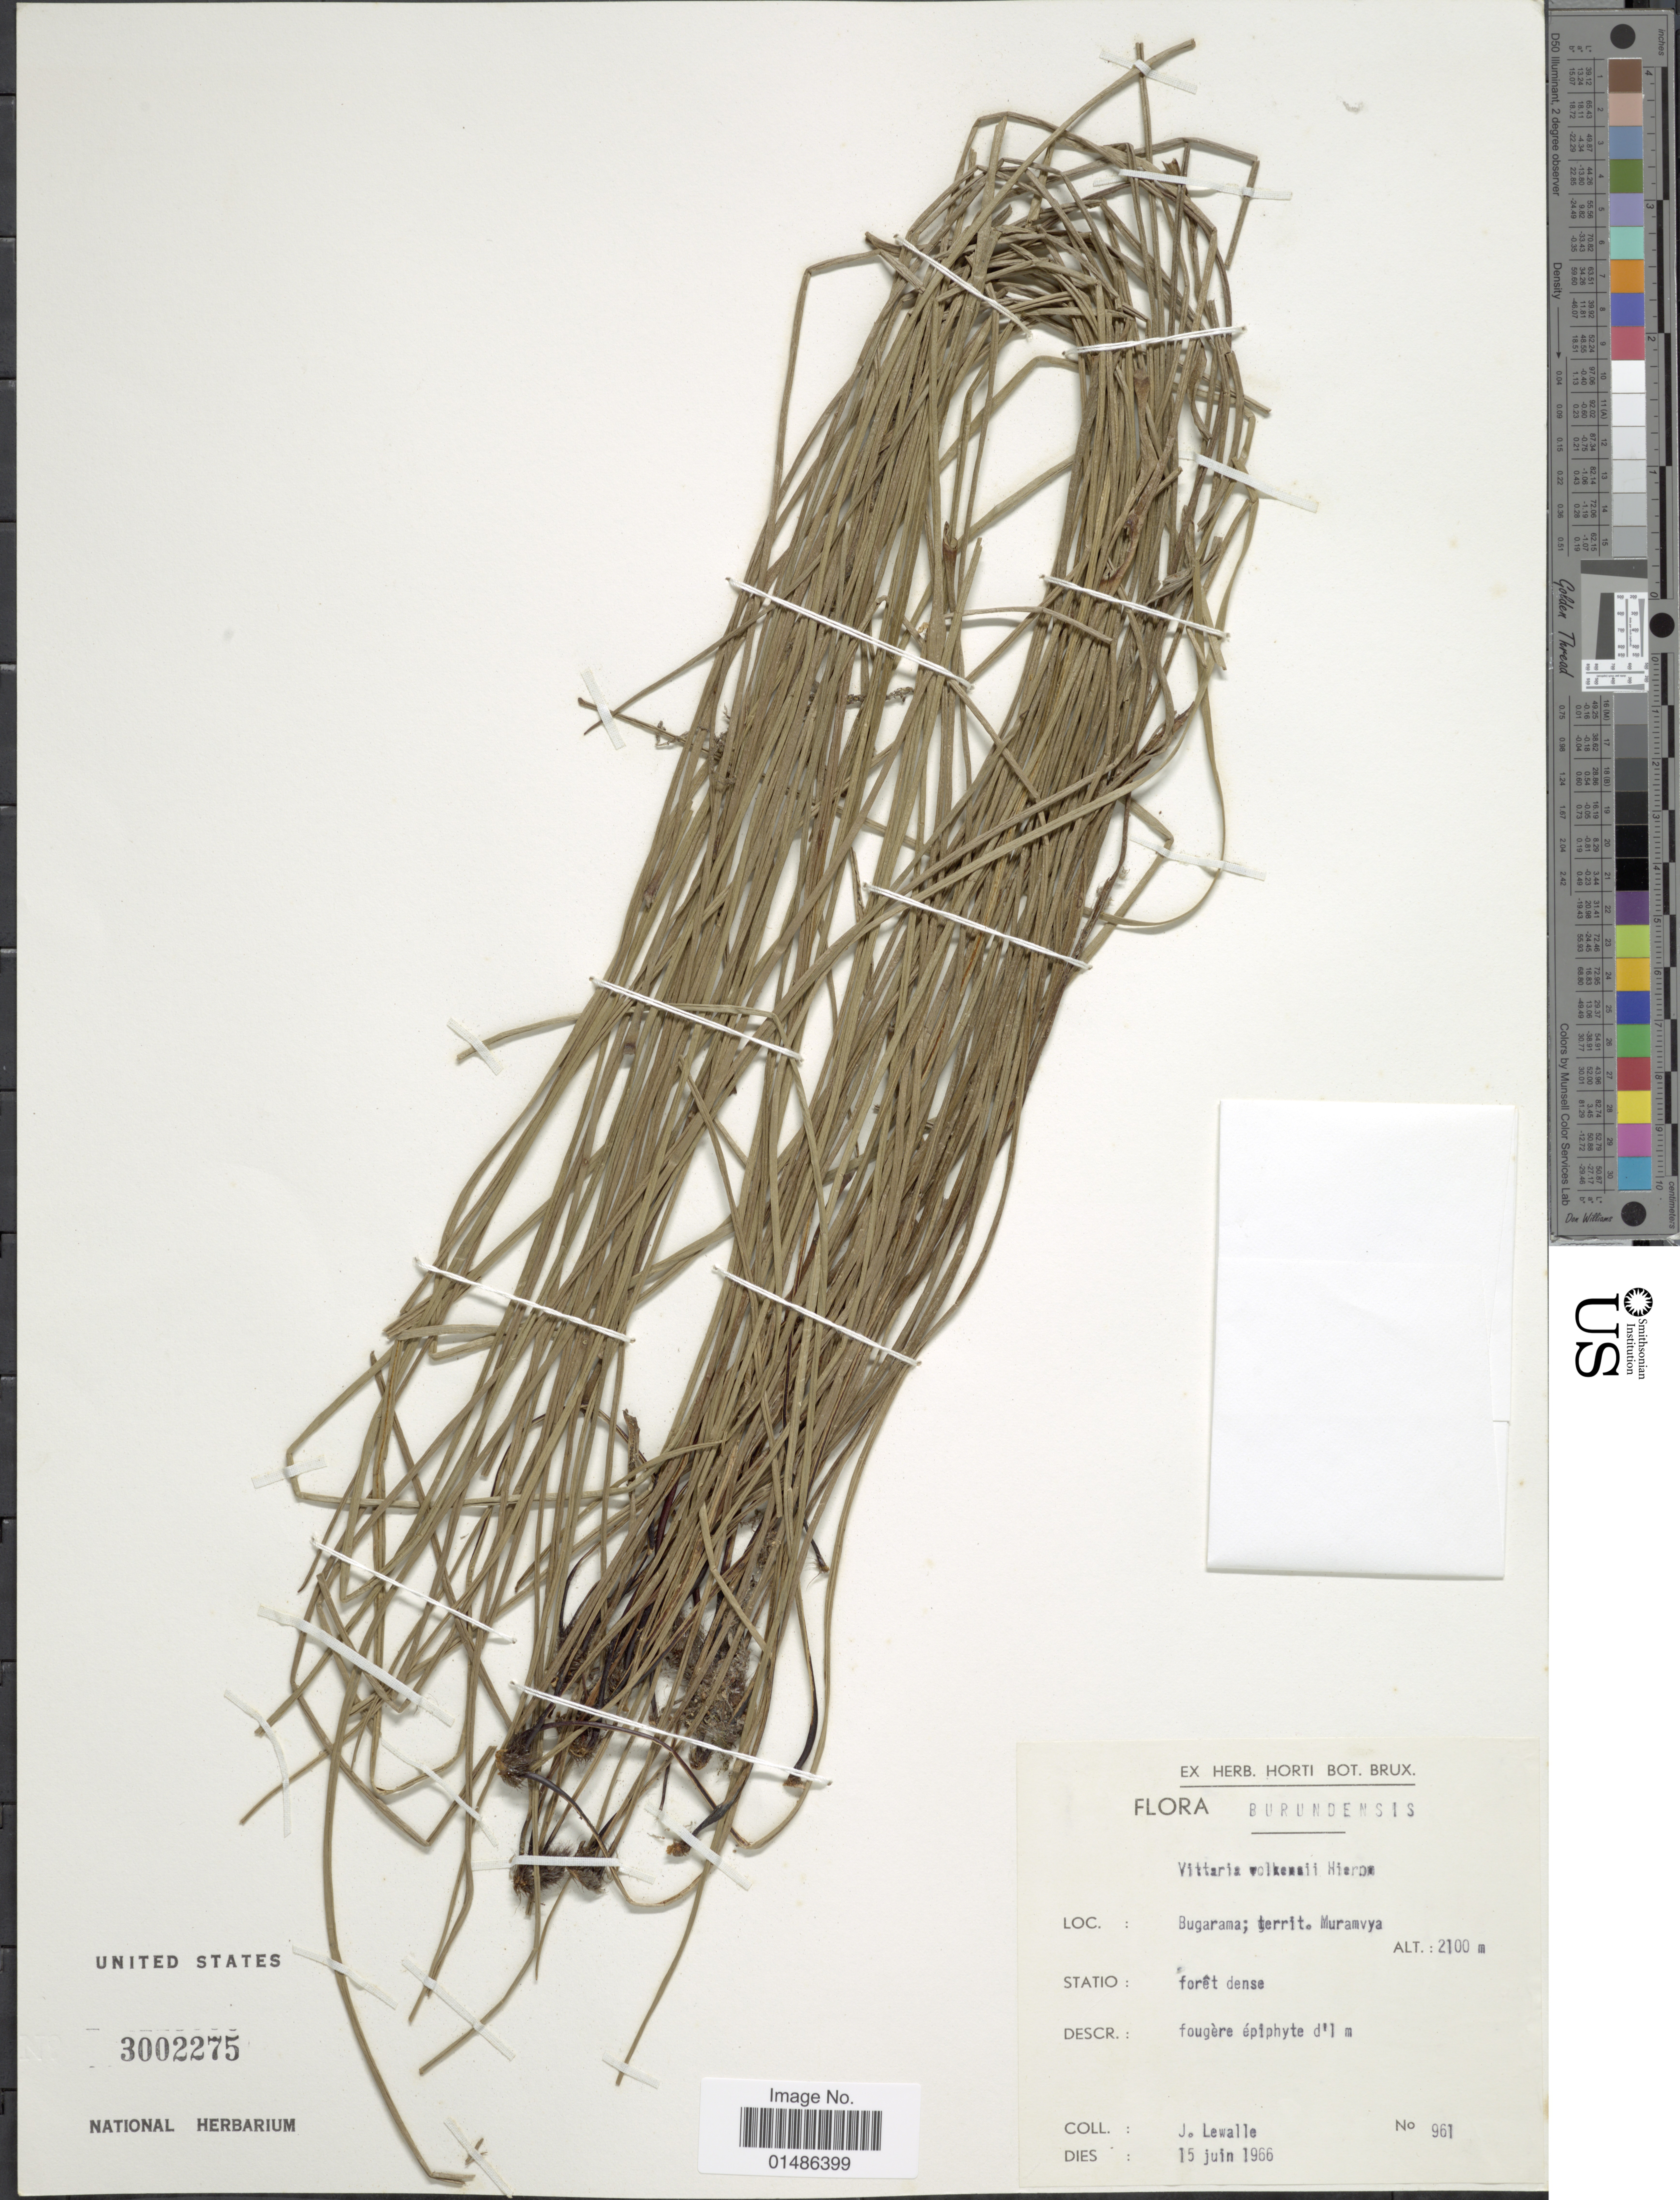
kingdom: Plantae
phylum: Tracheophyta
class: Polypodiopsida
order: Polypodiales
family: Pteridaceae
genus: Haplopteris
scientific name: Haplopteris volkensii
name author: (Hieron.) E.H. Crane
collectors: J. Lewalle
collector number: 961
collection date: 1966-06-15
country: Burundi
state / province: Muramvya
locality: Bugarama.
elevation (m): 2100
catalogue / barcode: US 3002275